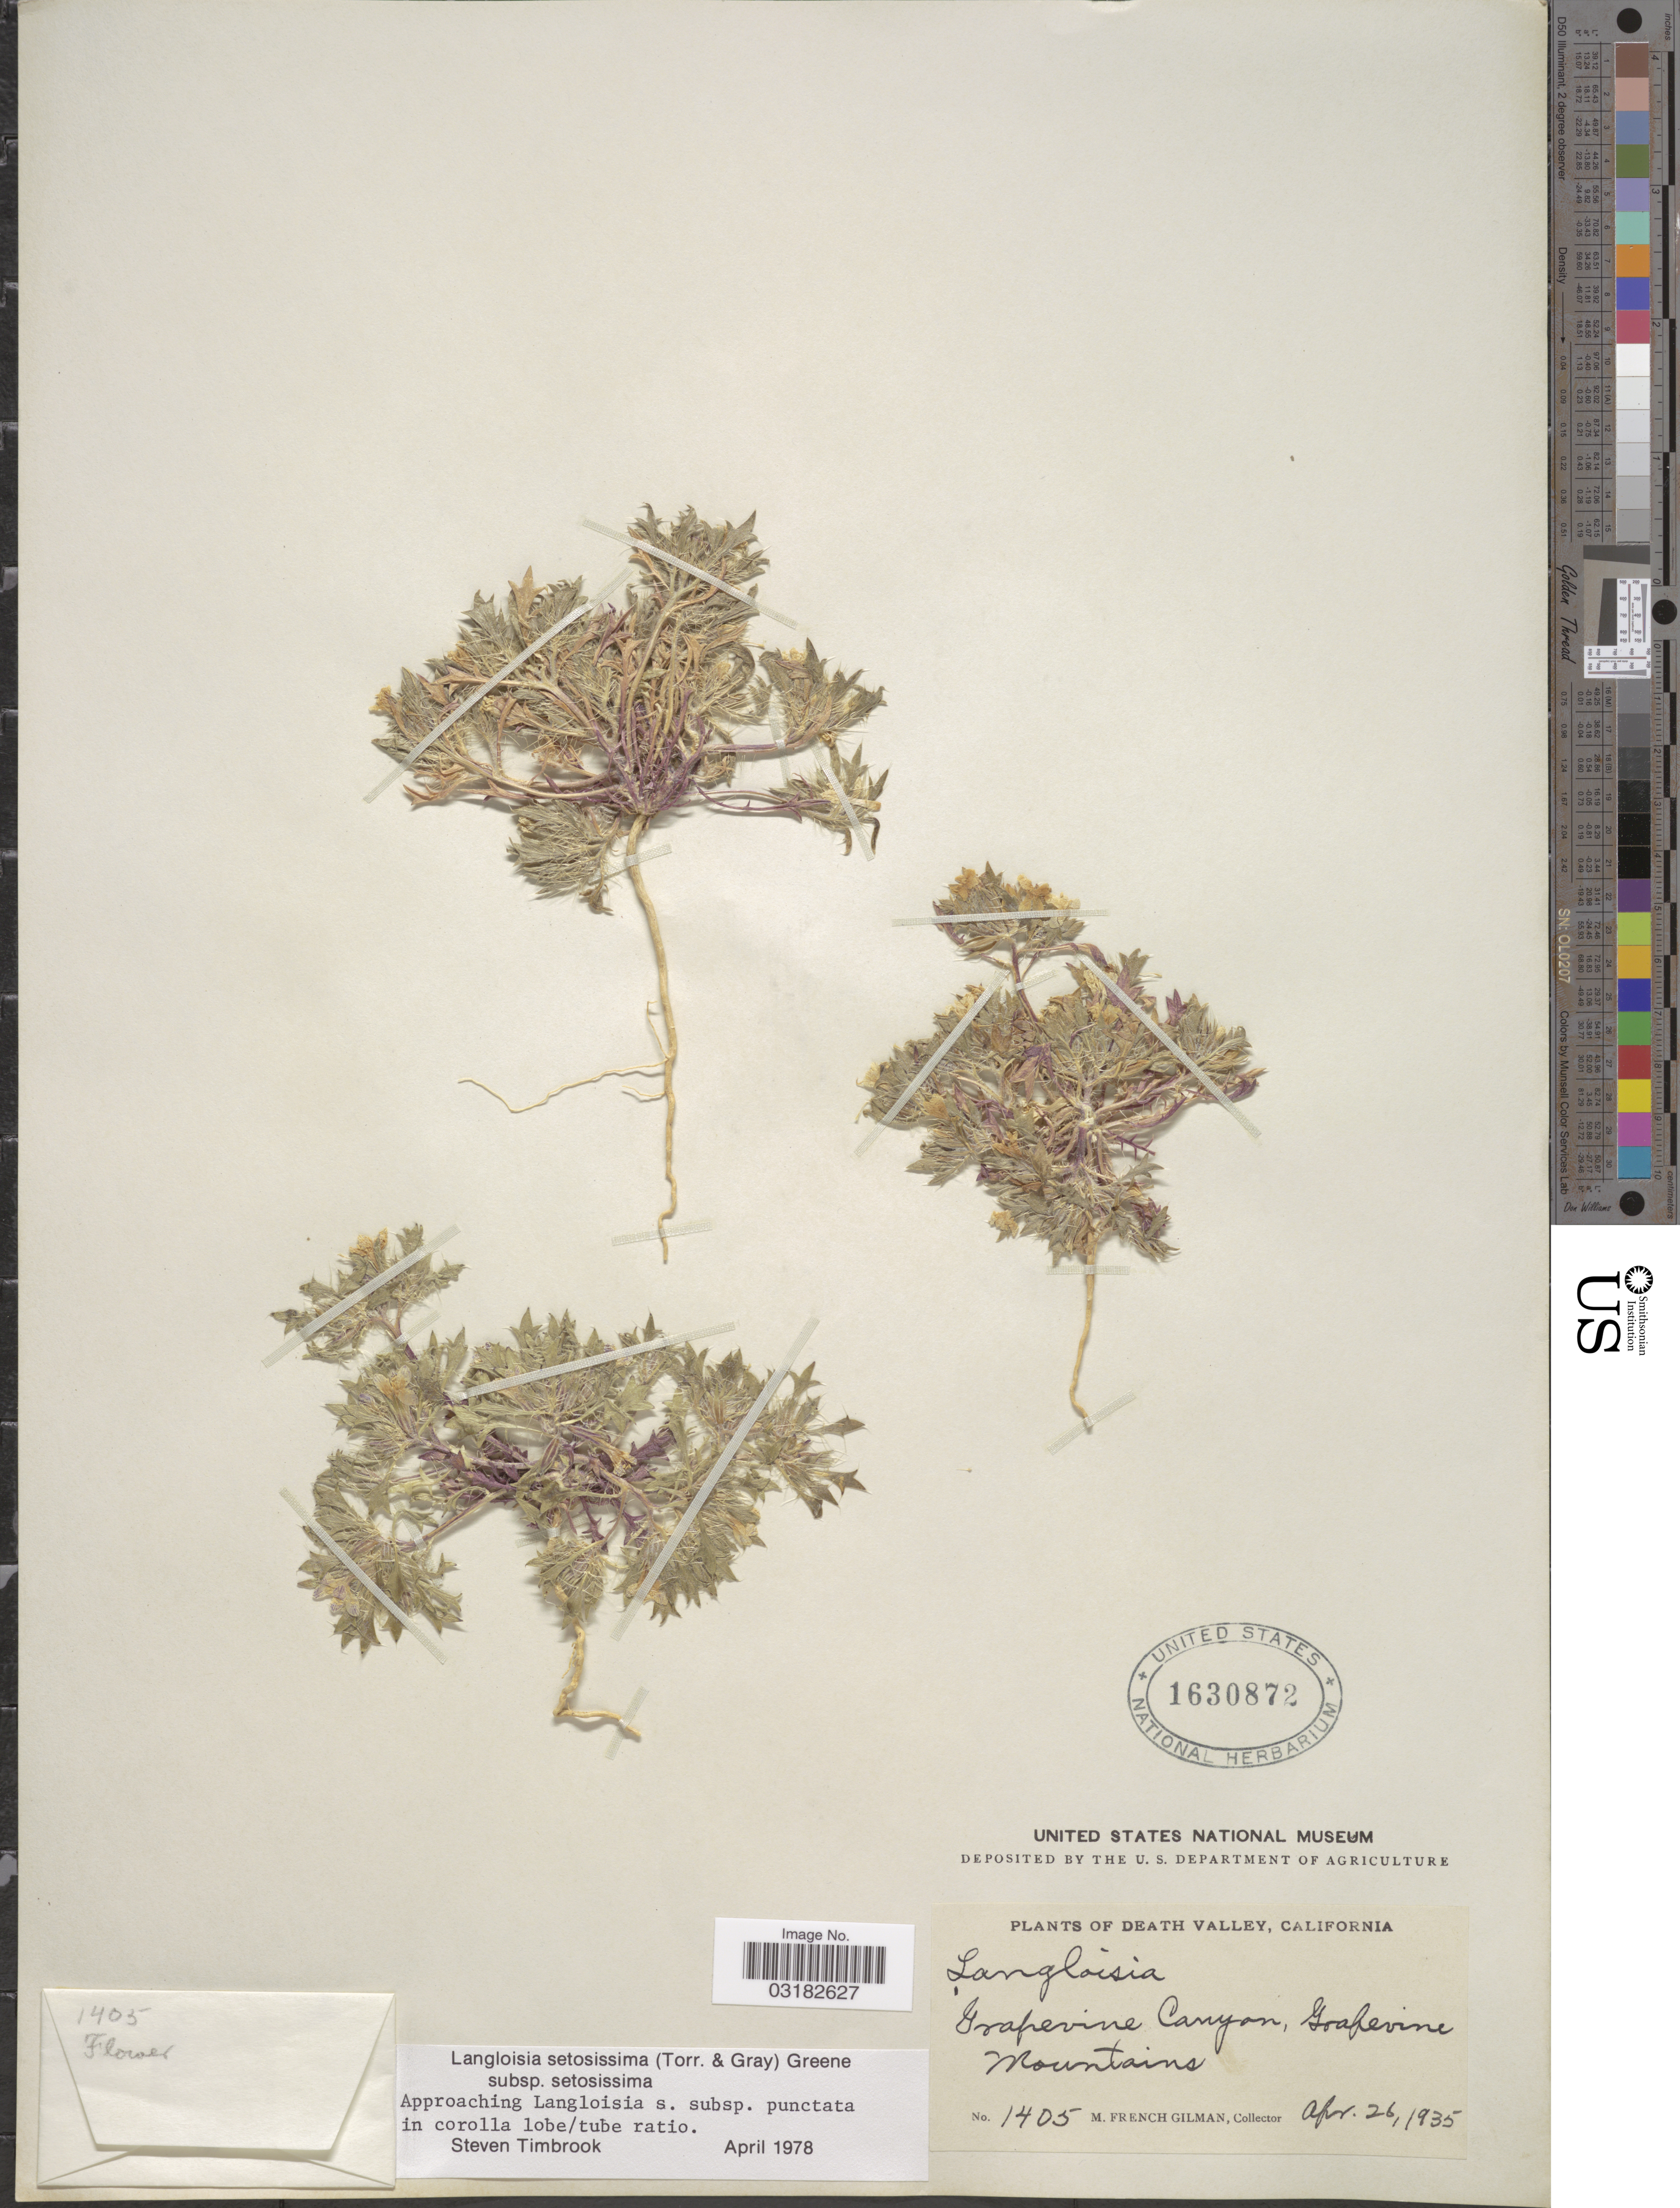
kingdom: Plantae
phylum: Tracheophyta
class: Magnoliopsida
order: Ericales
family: Polemoniaceae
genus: Langloisia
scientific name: Langloisia setosissima subsp. setosissima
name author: (Torr. & A. Gray) Greene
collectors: M. F. Gilman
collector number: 1405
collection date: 1935-04-26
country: United States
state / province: California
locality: Death Valley. Grapevine Canyon, Grapevine Mountains.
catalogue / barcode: US 1630872